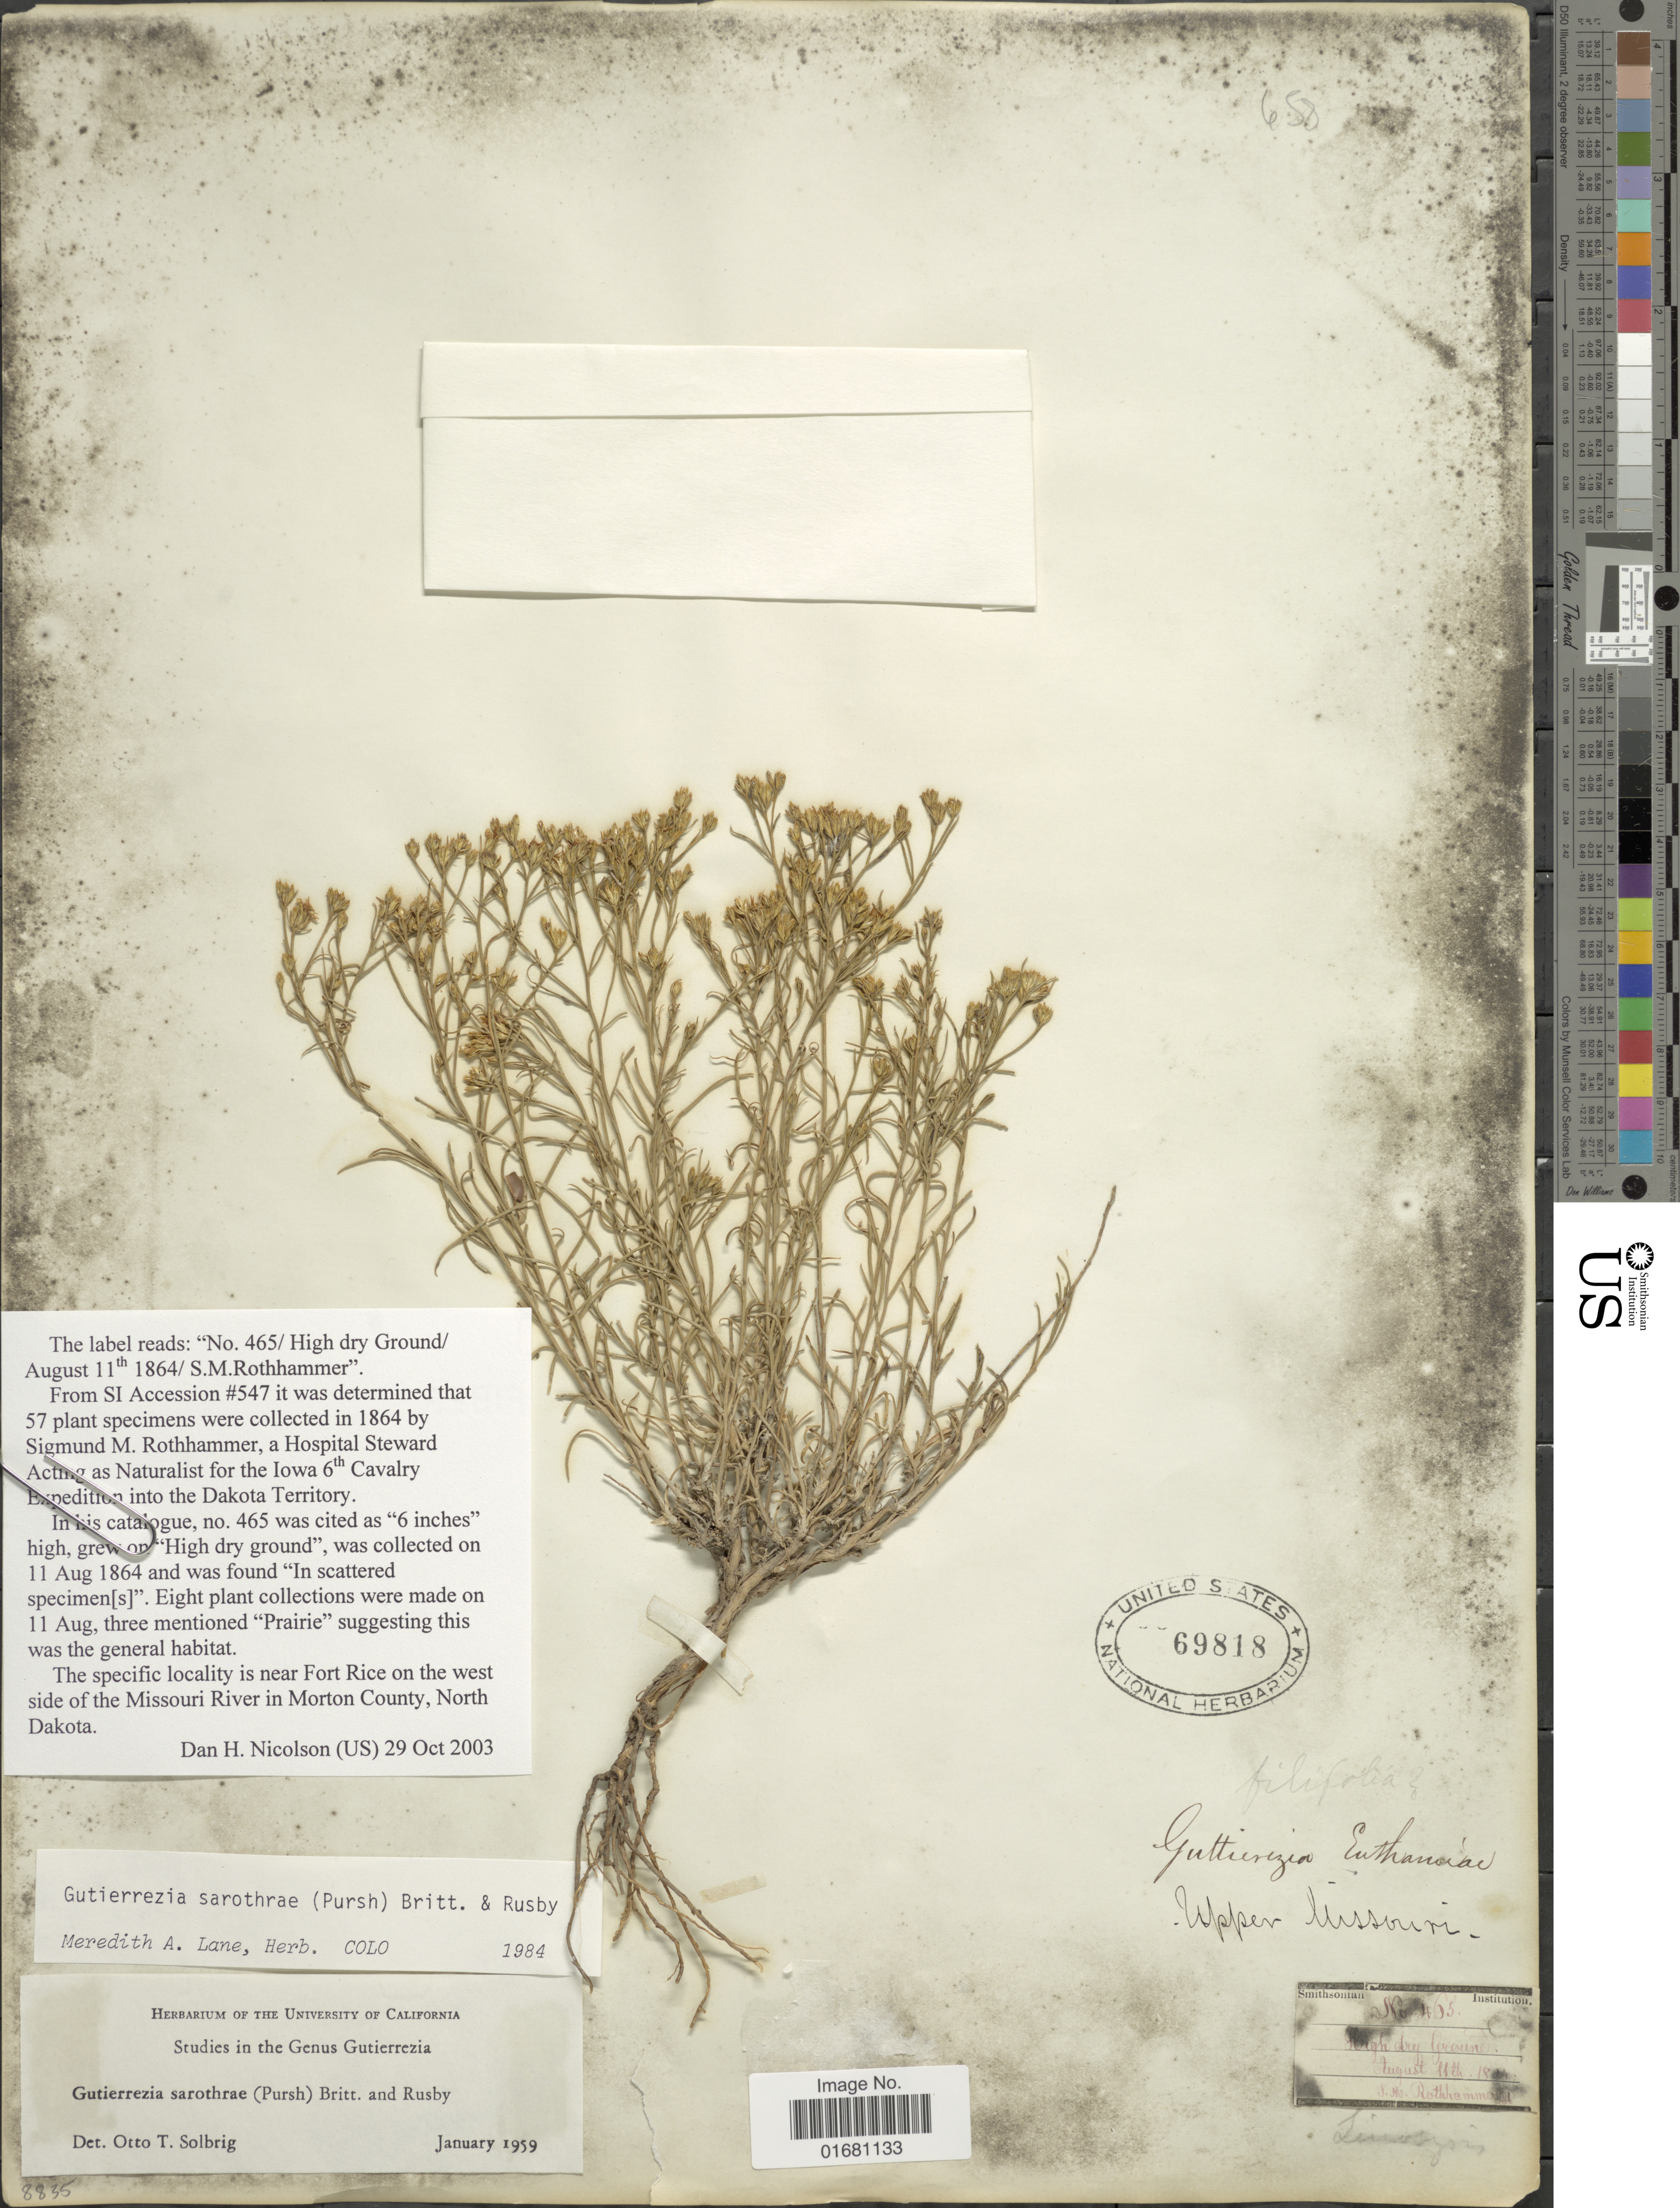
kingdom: Plantae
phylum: Tracheophyta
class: Magnoliopsida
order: Asterales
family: Asteraceae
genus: Gutierrezia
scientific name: Gutierrezia sarothrae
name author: (Pursh) Britton & Rusby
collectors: S. Rothhammer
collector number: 465?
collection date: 1864-08-11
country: United States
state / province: North Dakota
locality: Into the Dakota Territory, near Fort Rice on the west side of the Missouri River in Morton County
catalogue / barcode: US 69818